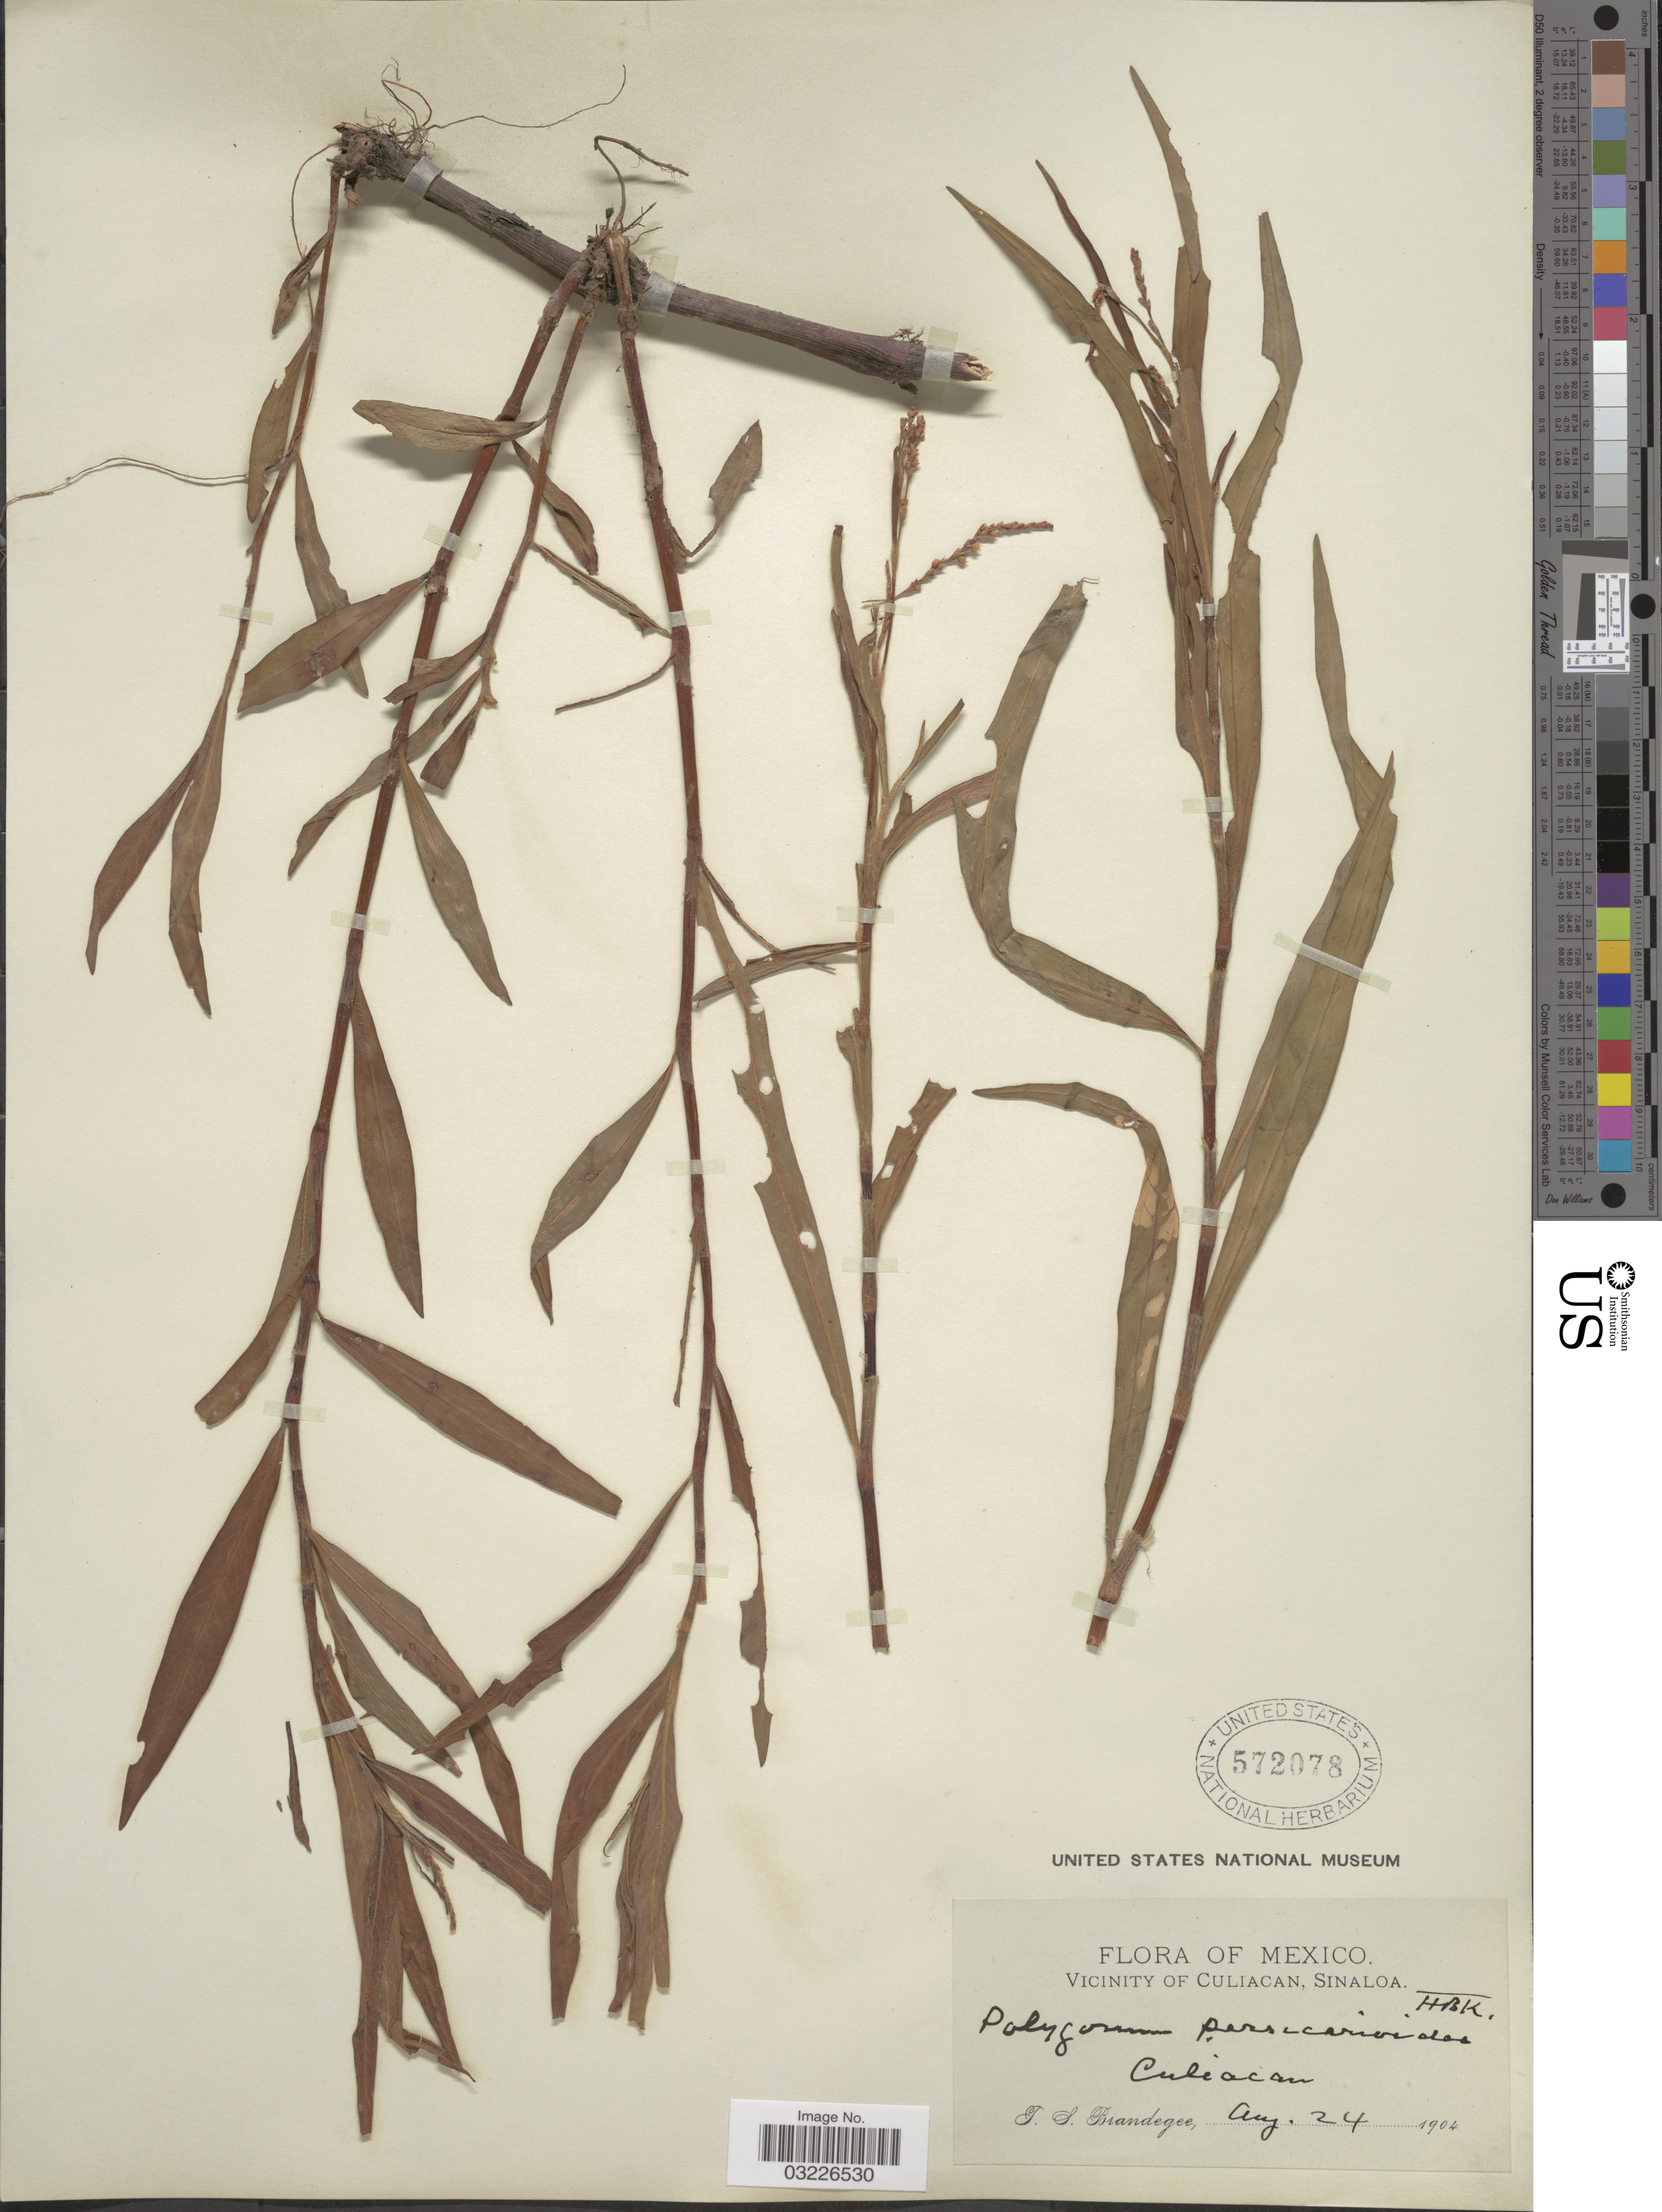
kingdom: Plantae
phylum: Tracheophyta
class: Magnoliopsida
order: Caryophyllales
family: Polygonaceae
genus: Polygonum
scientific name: Polygonum persicarioides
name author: Kunth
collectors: T. S. Brandegee (herbarium)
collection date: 1904-08-24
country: Mexico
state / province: Sinaloa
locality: Vicinity of Culiacan. Culiacan.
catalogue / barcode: US 572078